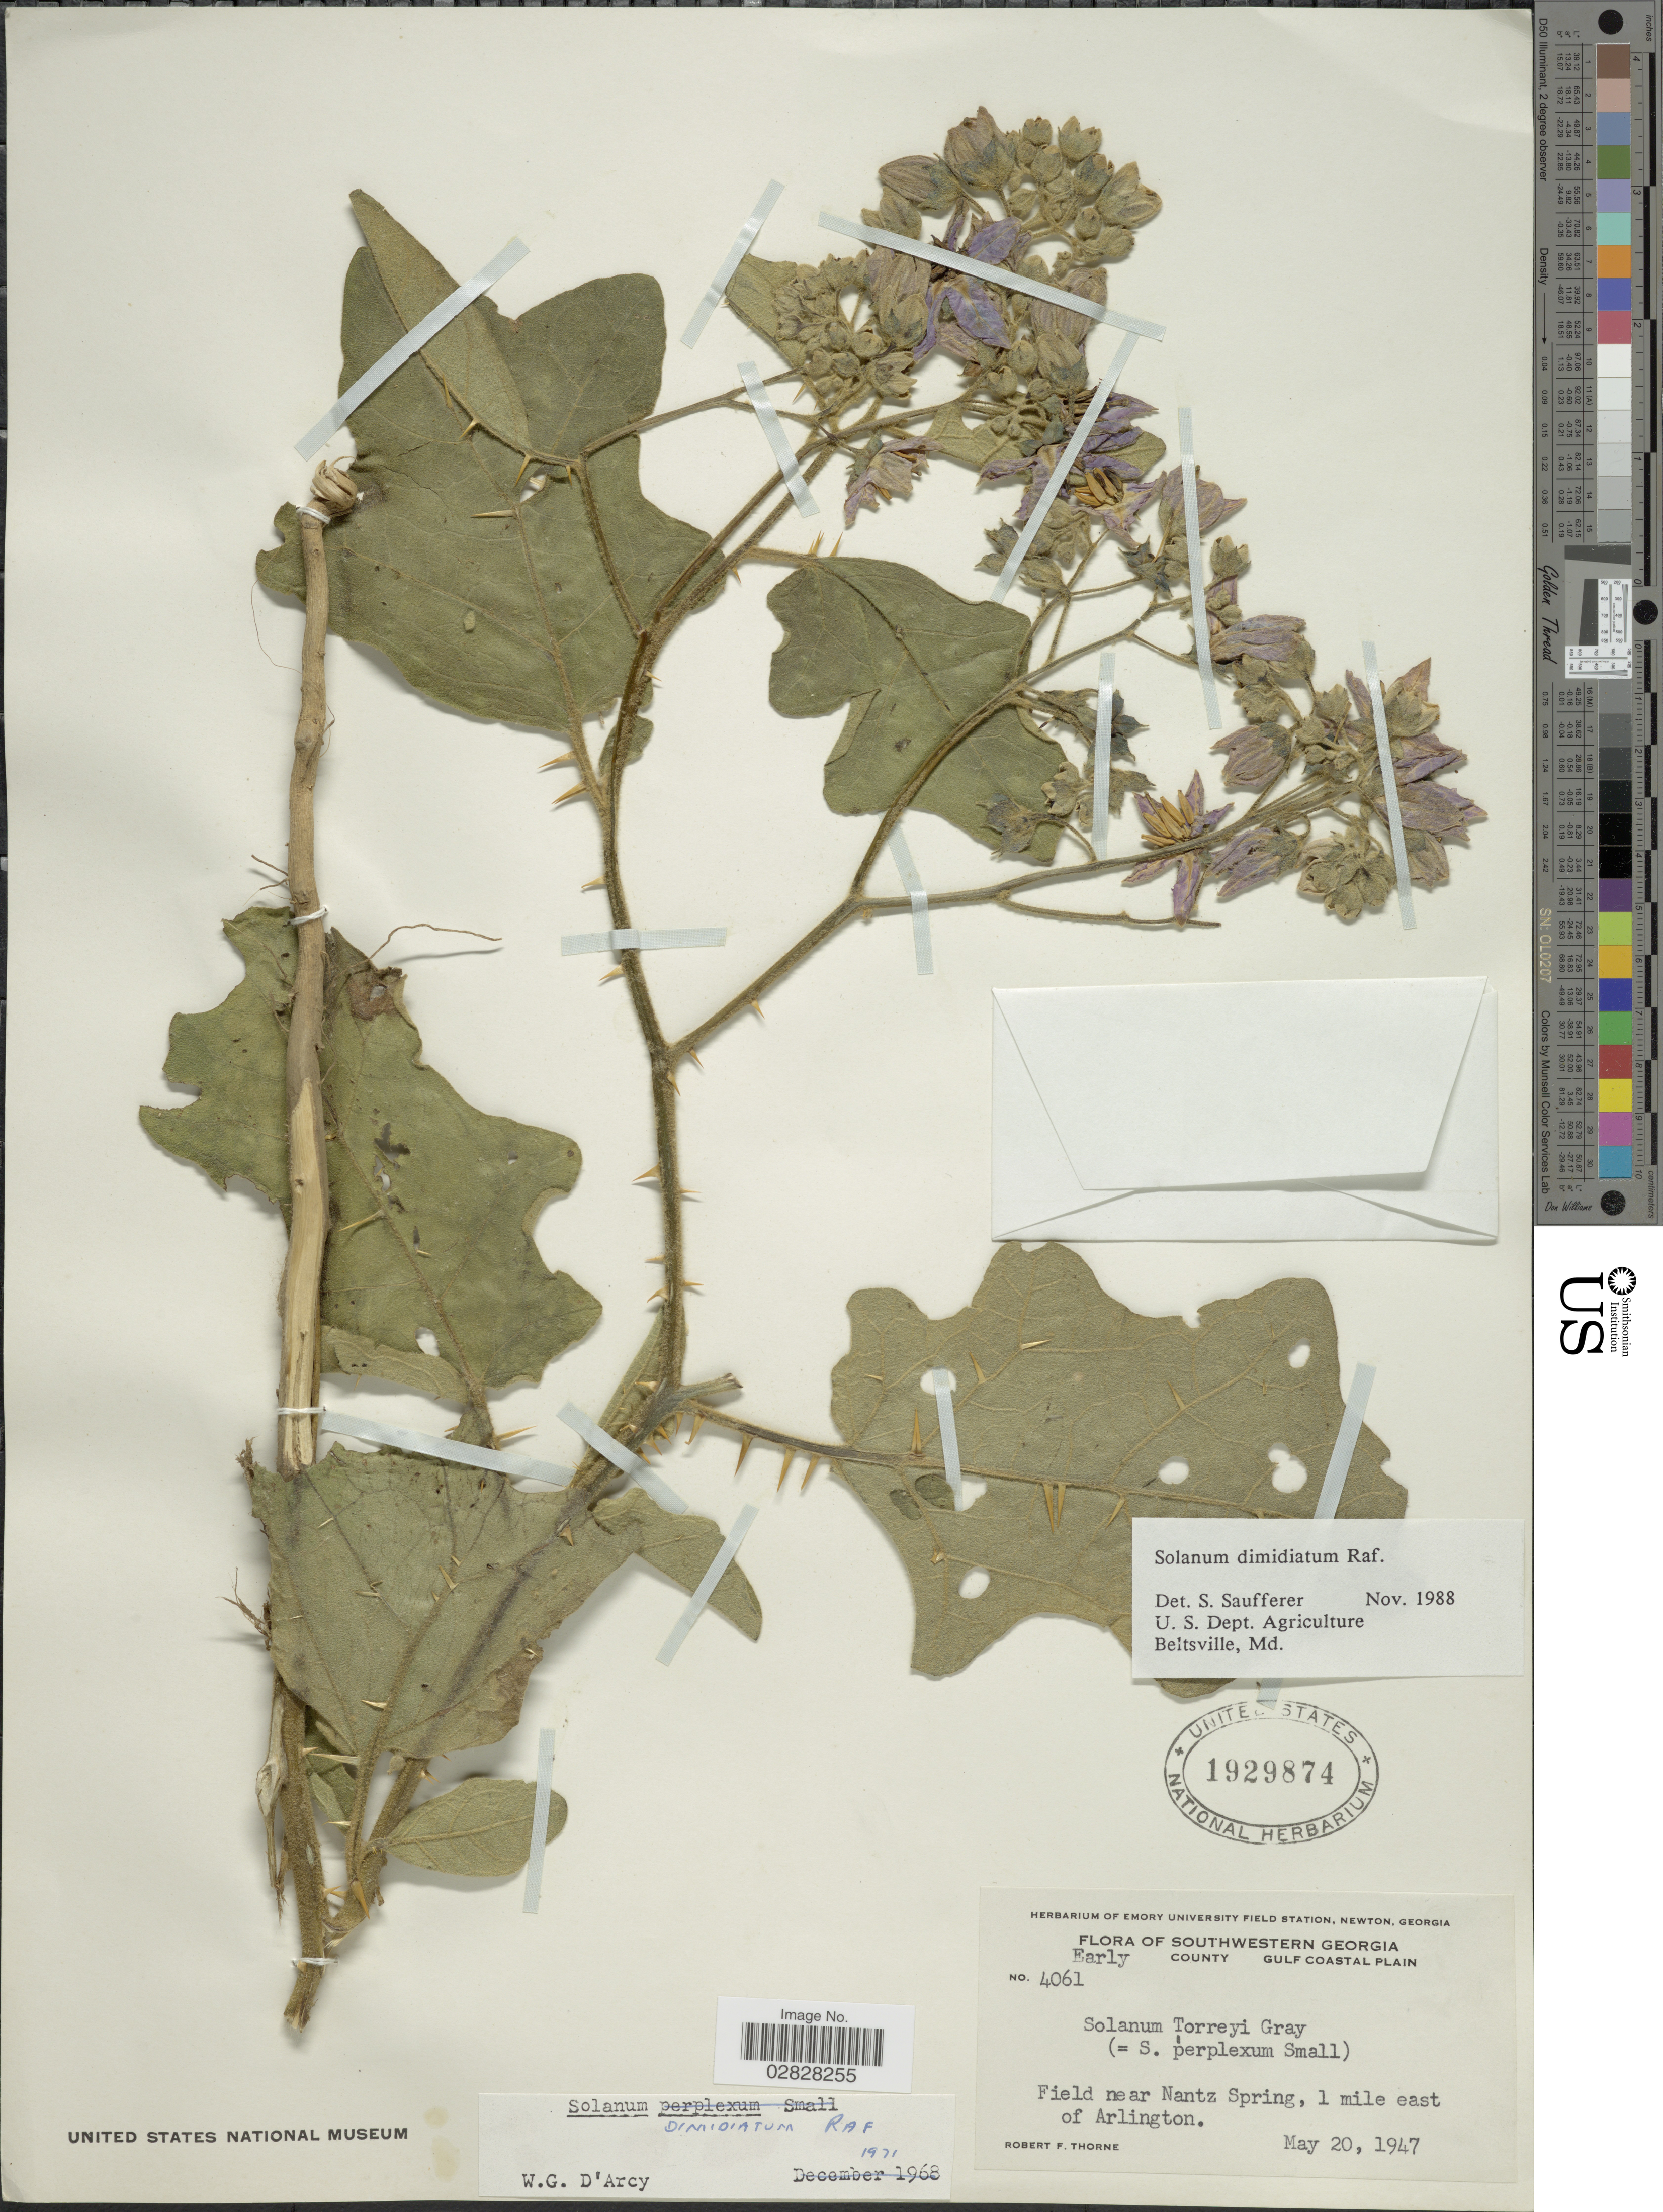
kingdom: Plantae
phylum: Tracheophyta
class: Magnoliopsida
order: Solanales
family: Solanaceae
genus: Solanum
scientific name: Solanum dimidiatum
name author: Raf.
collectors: R. F. Thorne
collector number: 4061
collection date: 1947-05-20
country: United States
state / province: Georgia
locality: Southwestern Georgia. Early County Gulf Coastal Plain. Field near Nantz Spring, 1 mile east of Arlington.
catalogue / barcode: US 1929874